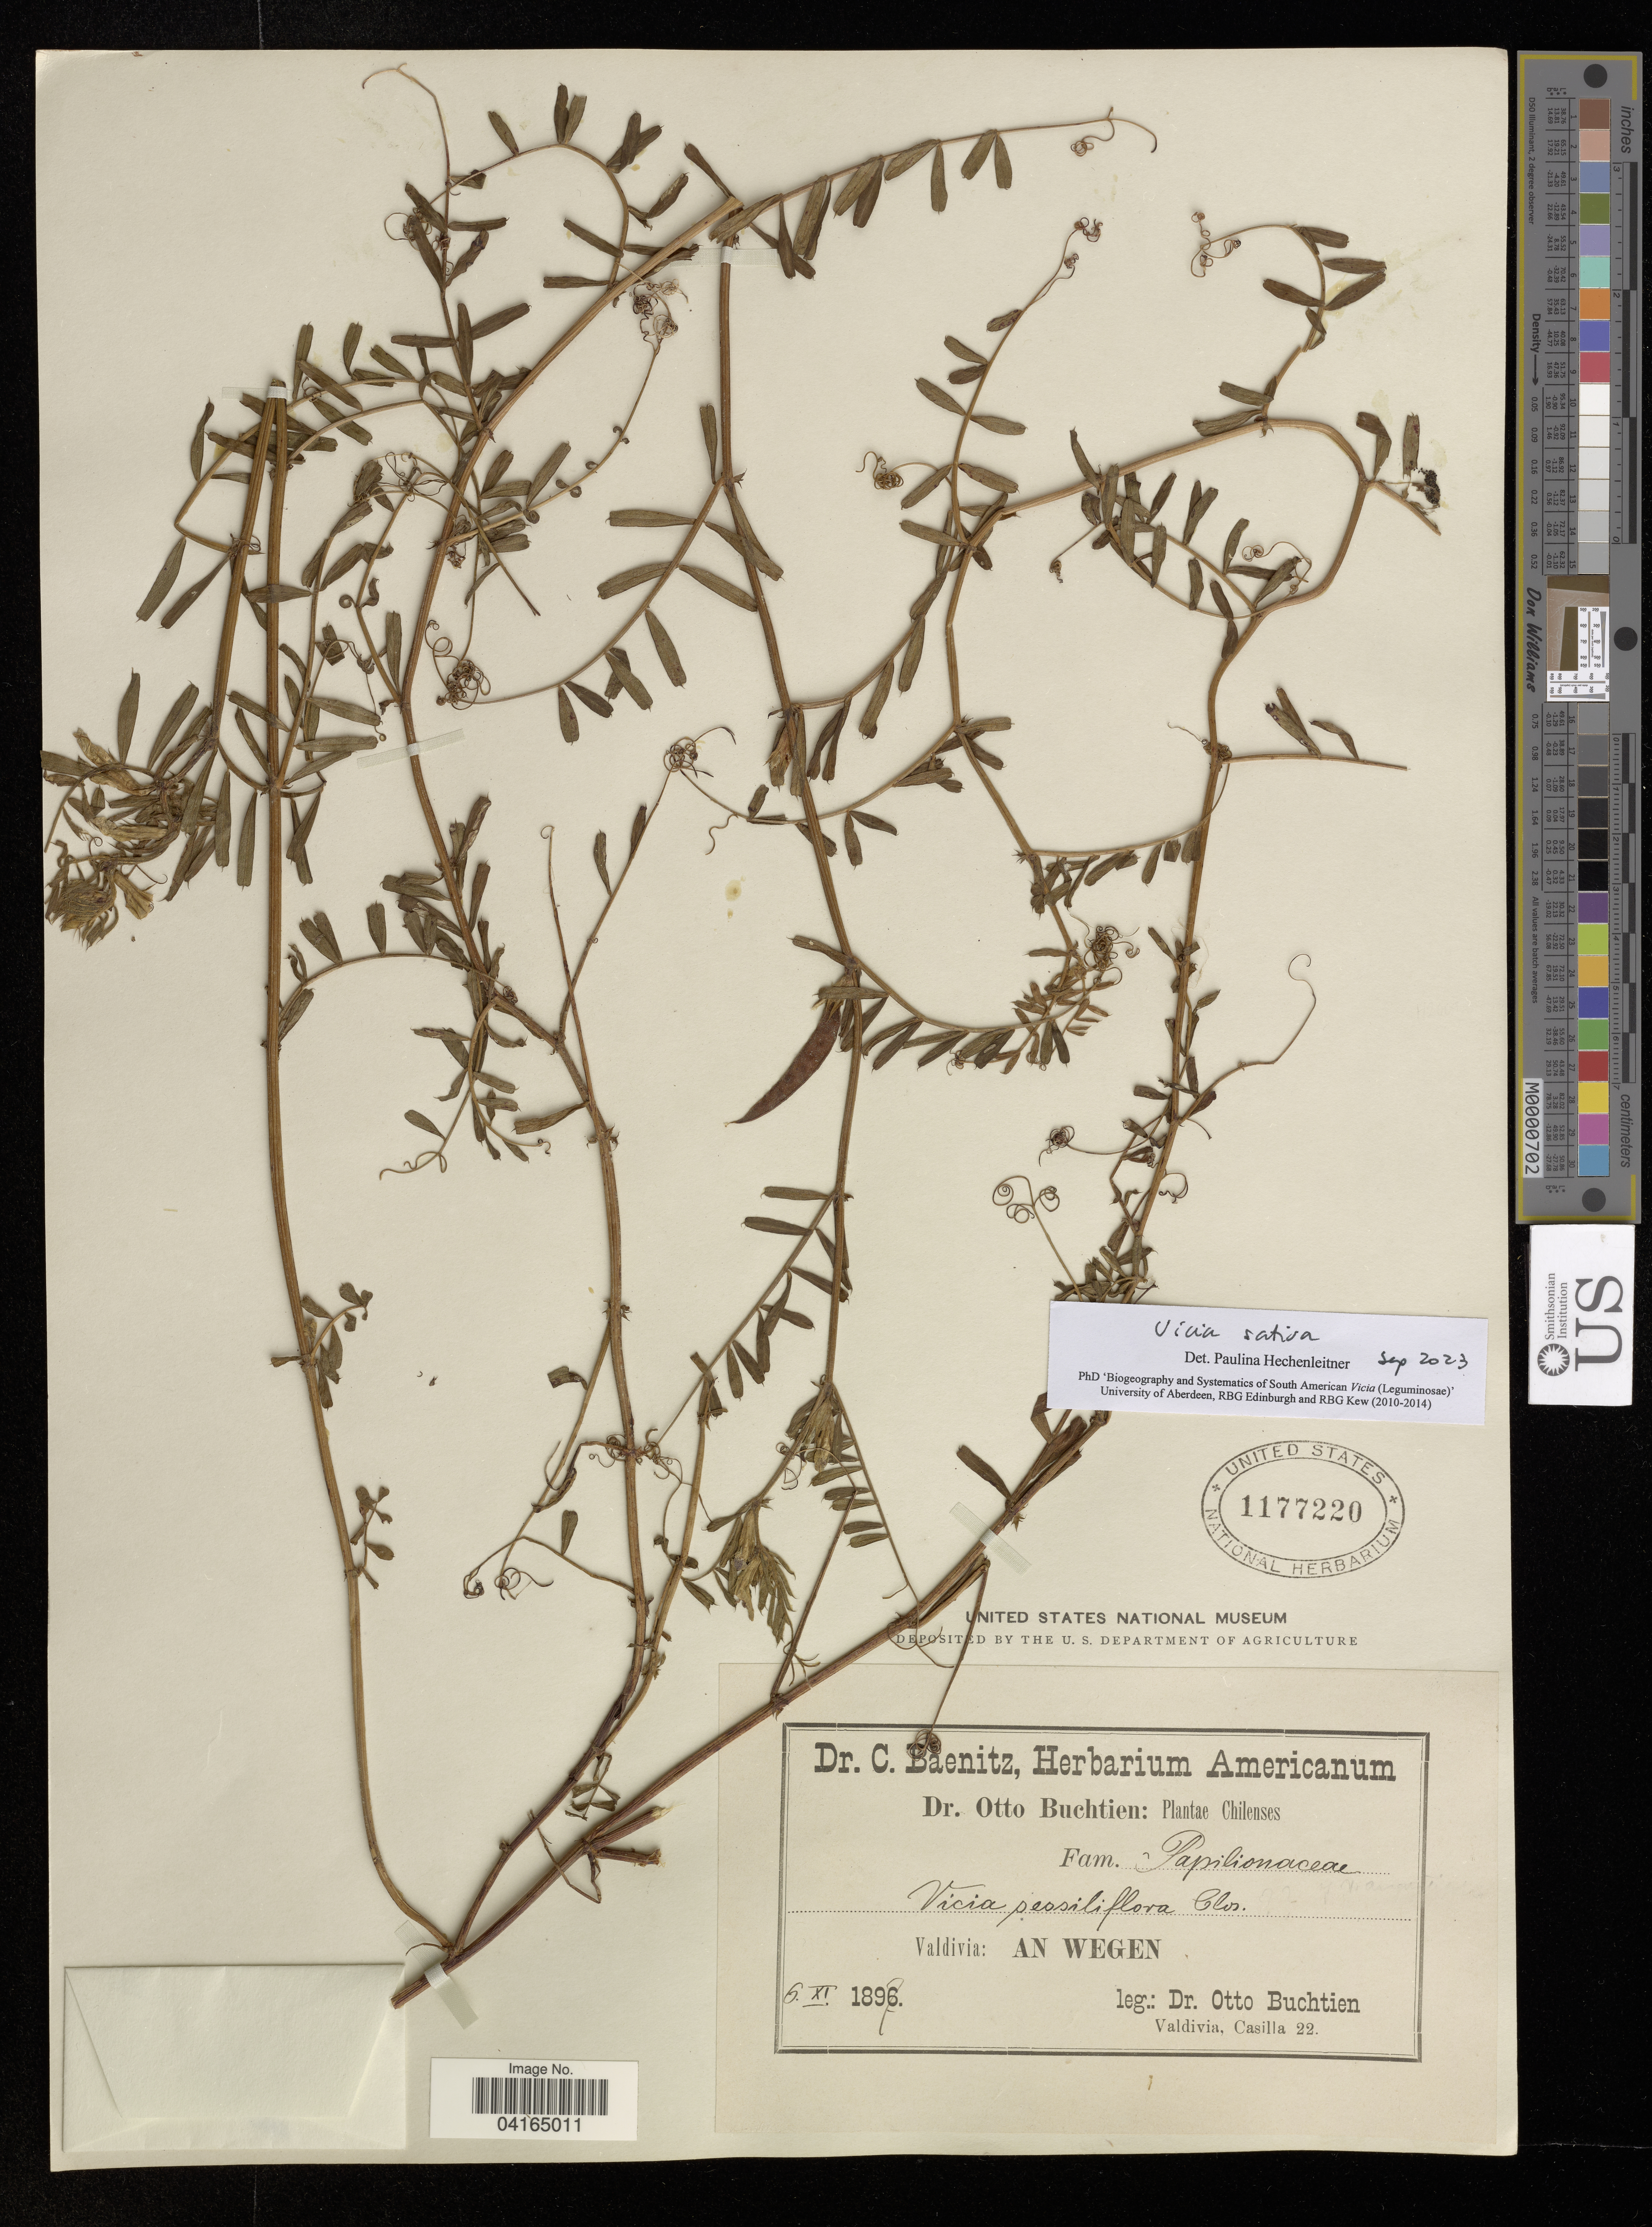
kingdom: Plantae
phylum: Tracheophyta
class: Magnoliopsida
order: Fabales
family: Fabaceae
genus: Vicia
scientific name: Vicia sativa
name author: L.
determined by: Hechenleitner, Paulina, RBG Edinburgh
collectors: O. Buchtien & C. Valdivia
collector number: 22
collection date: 1897-11-06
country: Chile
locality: Valdivia: An Wegen.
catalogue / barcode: US 1177220